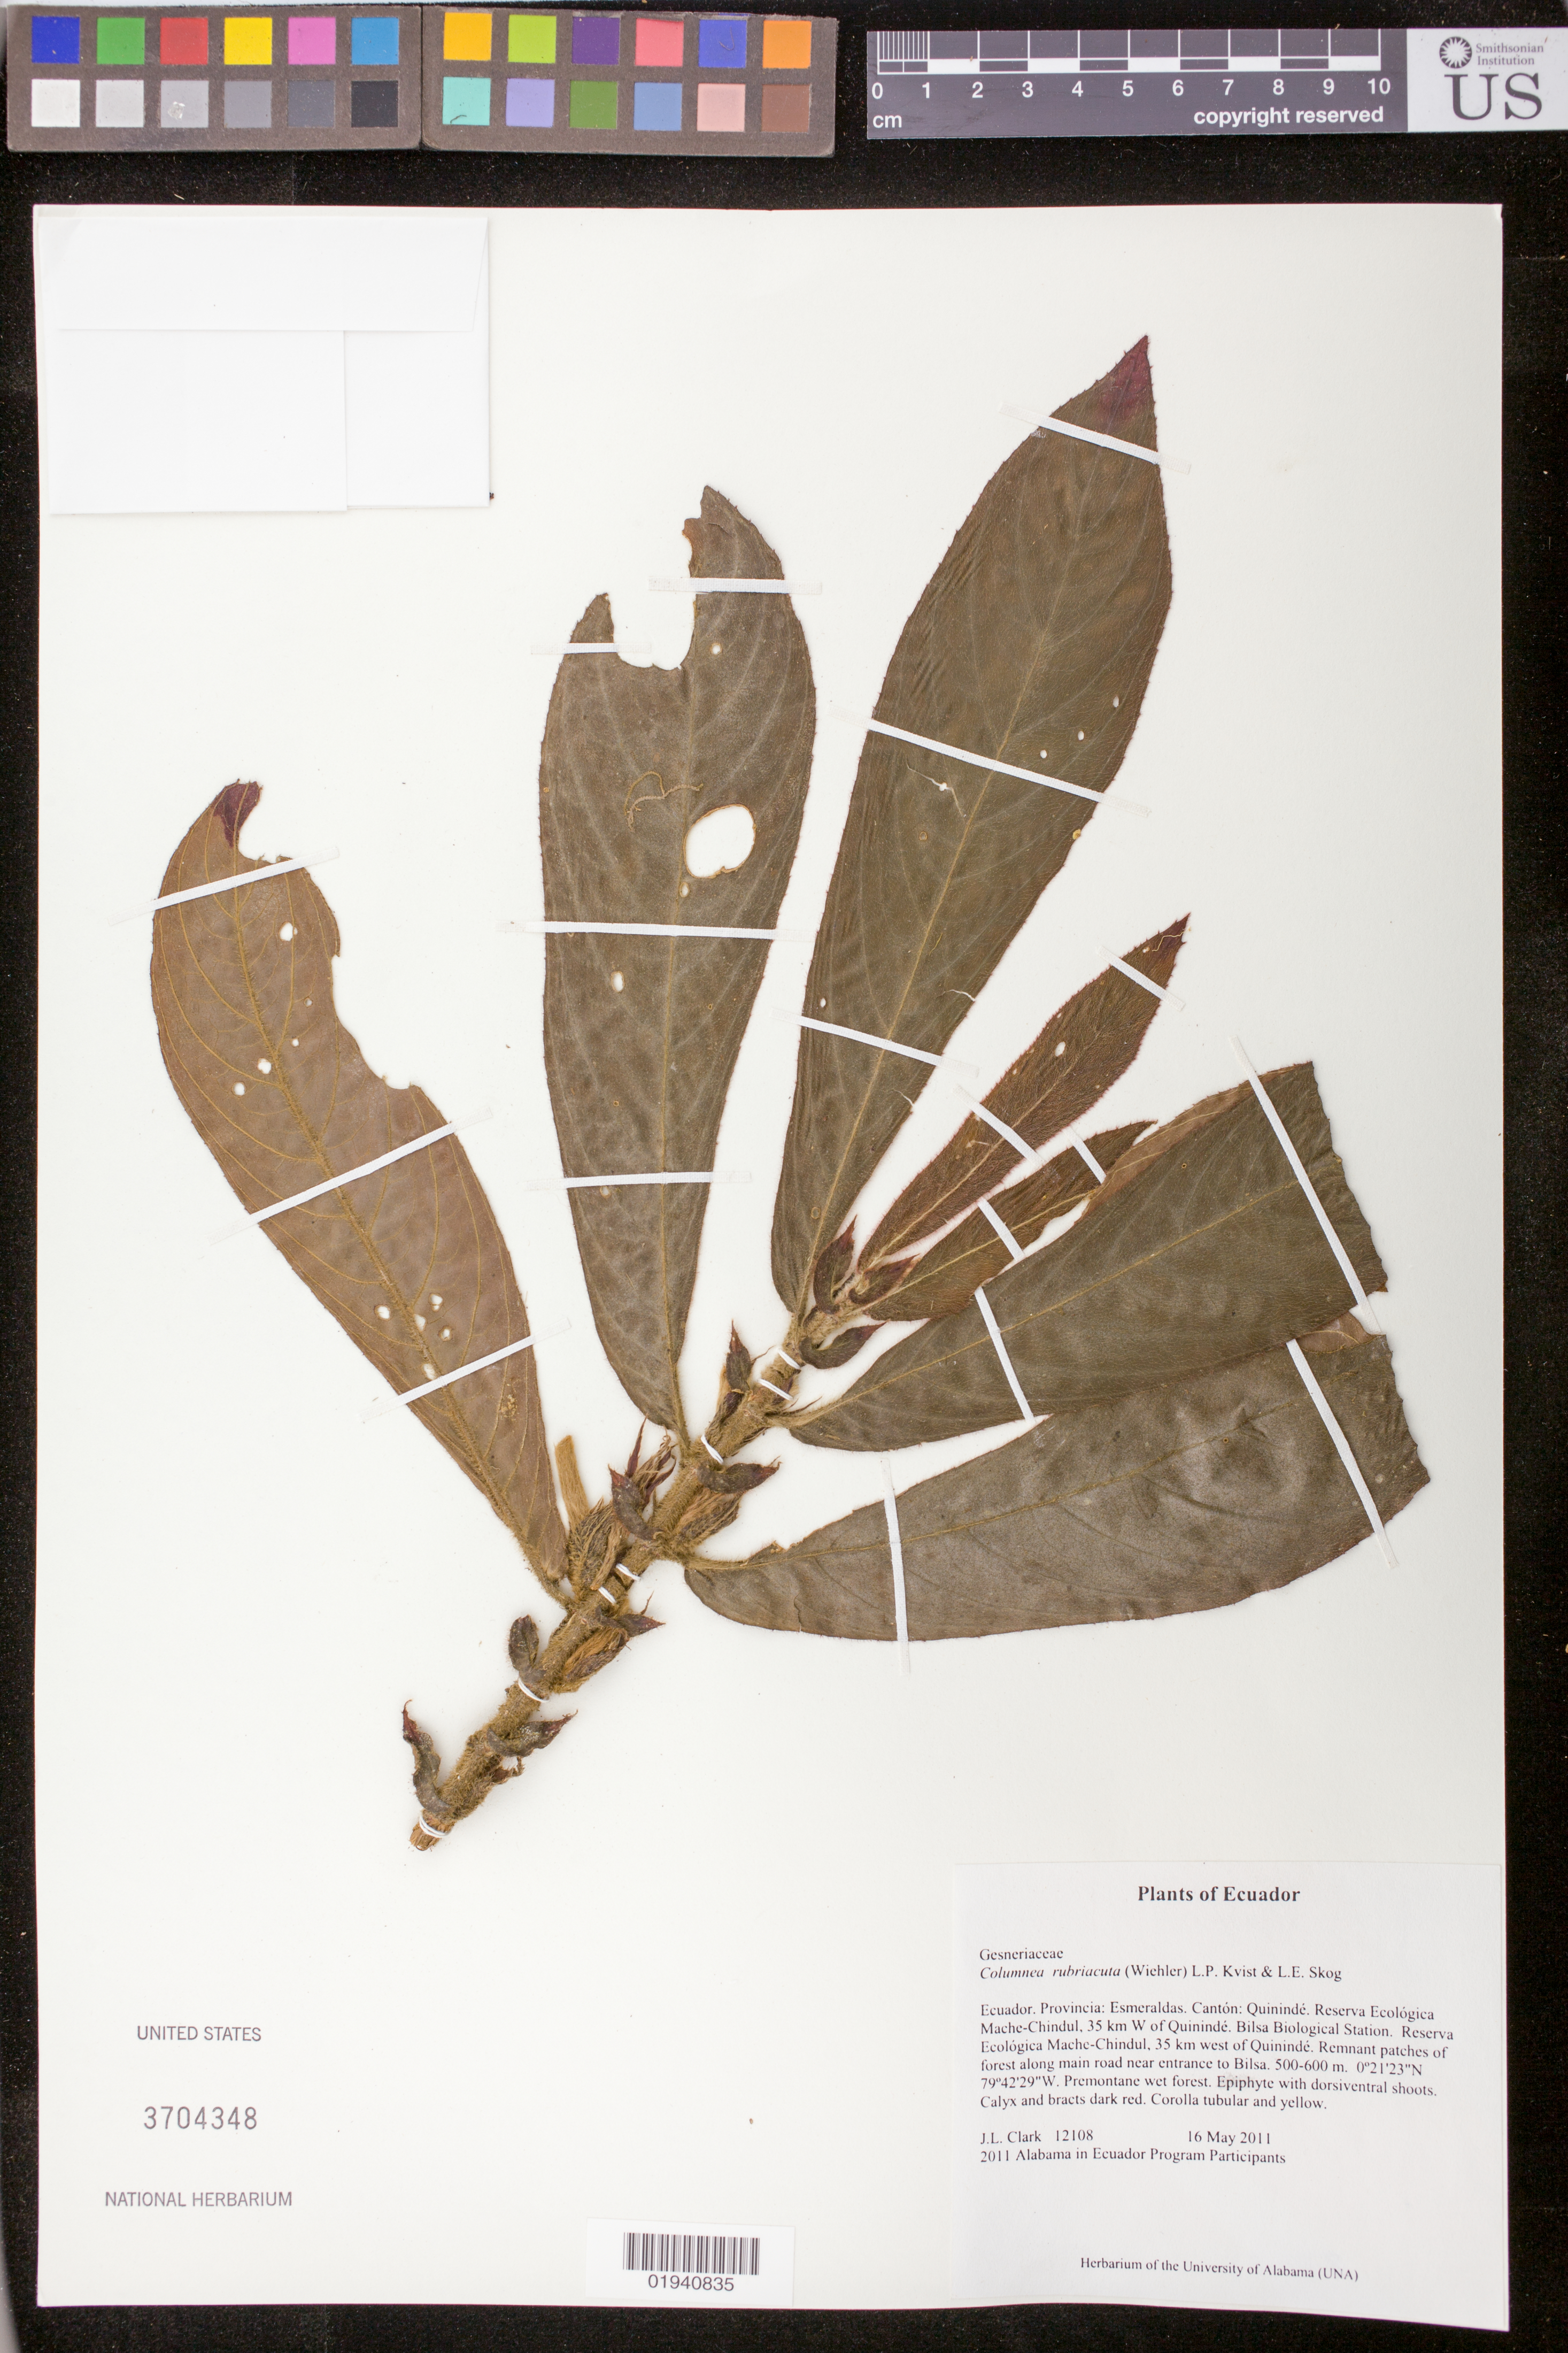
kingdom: Plantae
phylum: Tracheophyta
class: Magnoliopsida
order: Lamiales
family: Gesneriaceae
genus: Columnea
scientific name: Columnea rubriacuta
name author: (Wiehler) L.P. Kvist & L.E. Skog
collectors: J. L. Clark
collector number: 12108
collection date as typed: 16 May 2011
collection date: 2011-05-16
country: Ecuador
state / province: Esmeraldas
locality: Canton: Quininde, Reserva Ecologica Mache-Chindul, 35 km W of Quininde. Bilsa Biological Station. Remnant patches of forest along main road near entrance to Bilsa.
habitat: Premontane wet forest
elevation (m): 500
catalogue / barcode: US 3704348